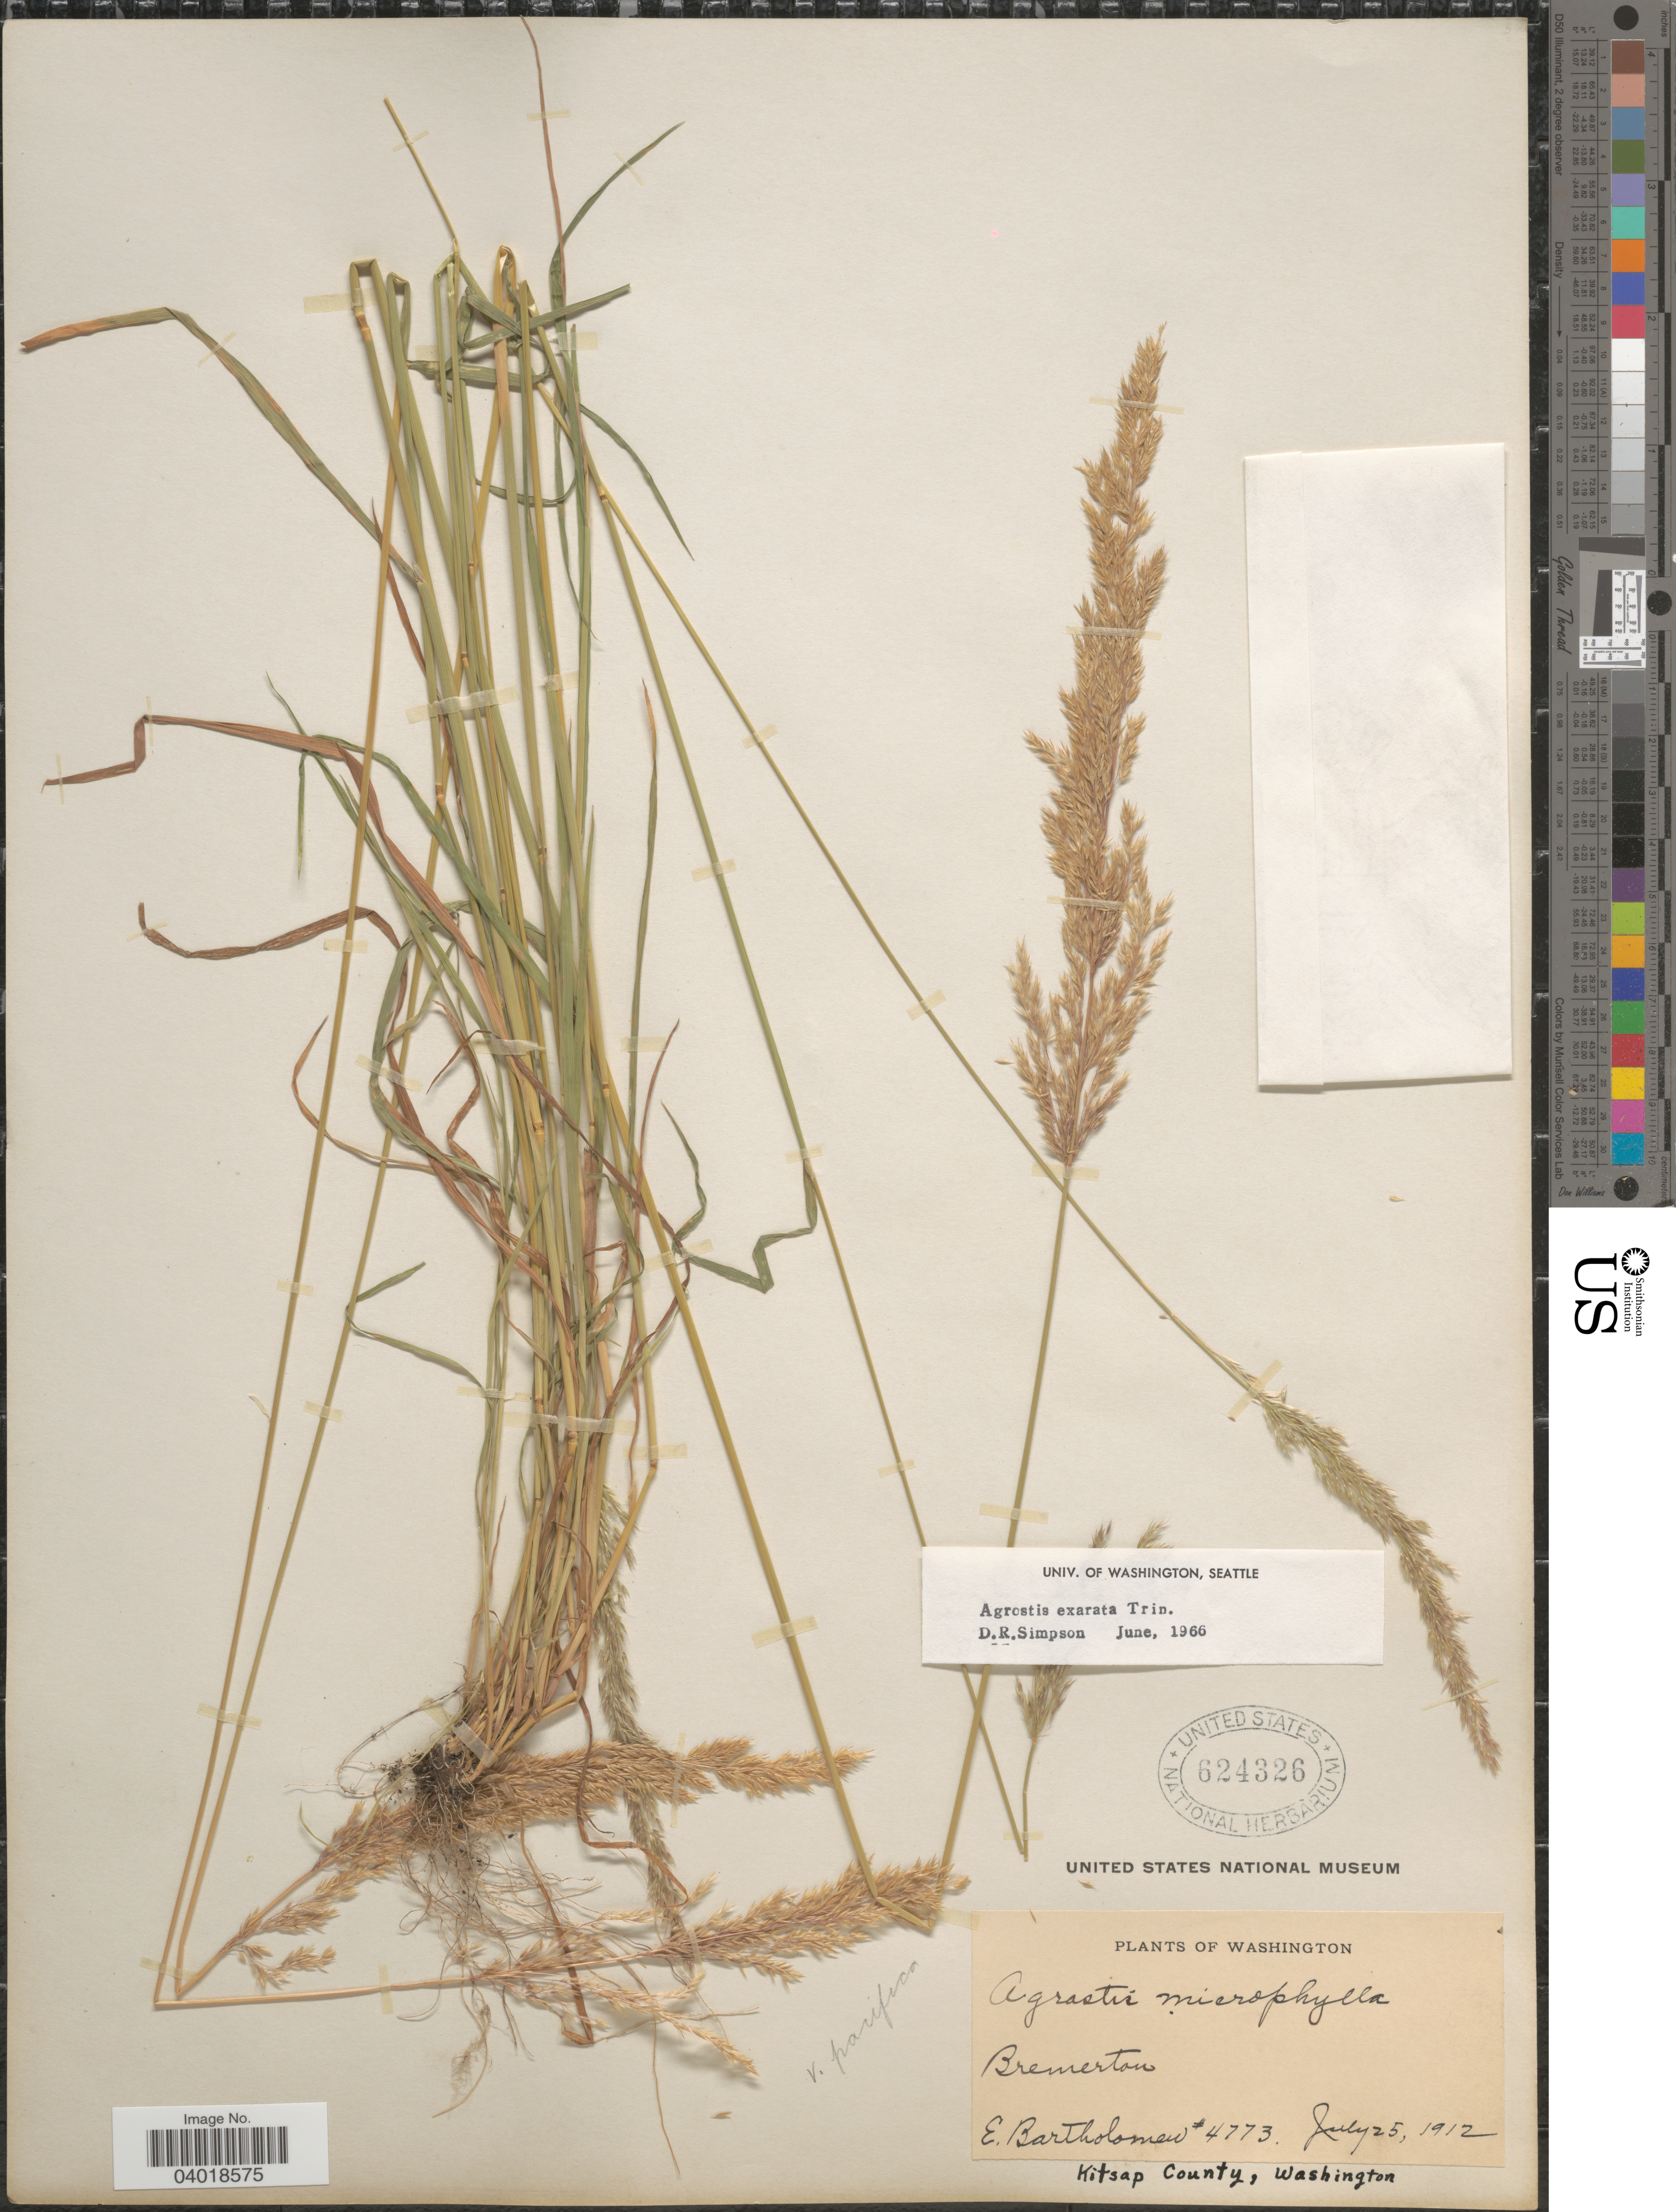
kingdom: Plantae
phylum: Tracheophyta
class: Liliopsida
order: Poales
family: Poaceae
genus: Agrostis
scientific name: Agrostis exarata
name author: Trin.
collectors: E. Bartholomew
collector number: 4773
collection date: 1912-07-25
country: United States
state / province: Washington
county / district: Kitsap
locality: Bremerton. Kitsap County.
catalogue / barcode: US 624326